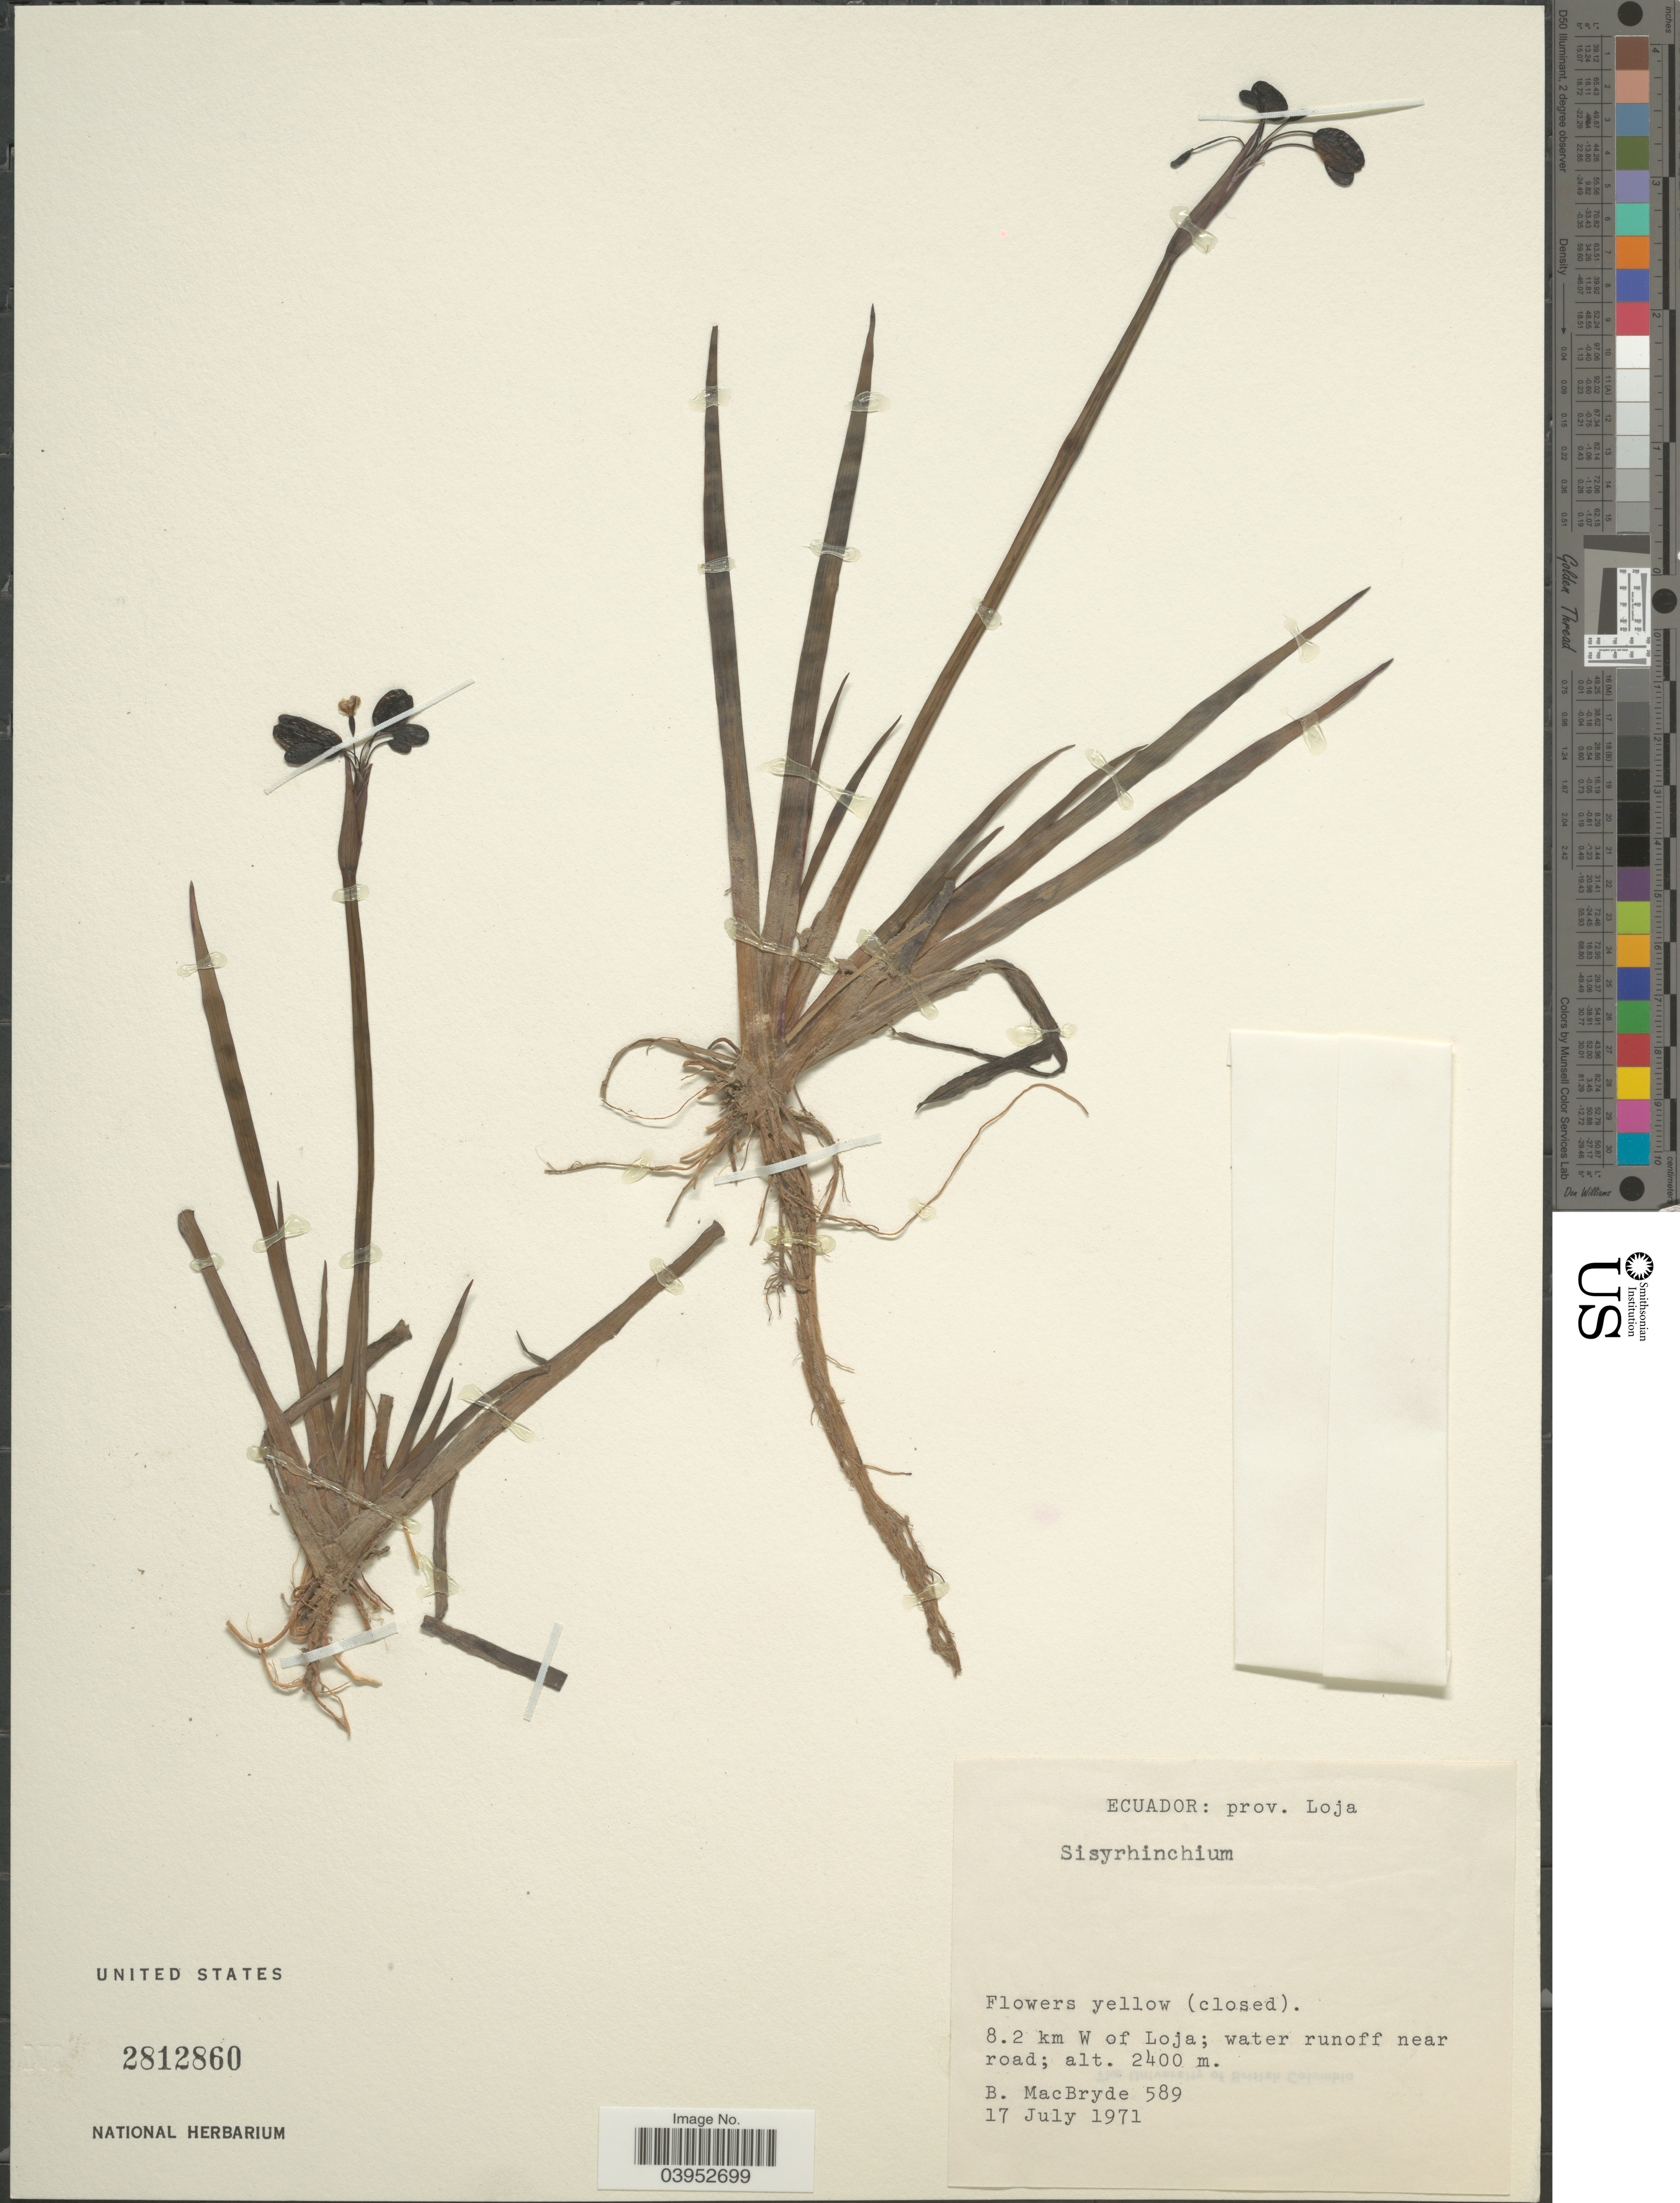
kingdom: Plantae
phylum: Tracheophyta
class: Liliopsida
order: Asparagales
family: Iridaceae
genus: Sisyrinchium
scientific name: Sisyrinchium sp.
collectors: B. MacBryde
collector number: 589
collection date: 1971-07-17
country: Ecuador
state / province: Loja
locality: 8.2 km W of Loja; water runoff near road.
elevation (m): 2400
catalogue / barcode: US 2812860